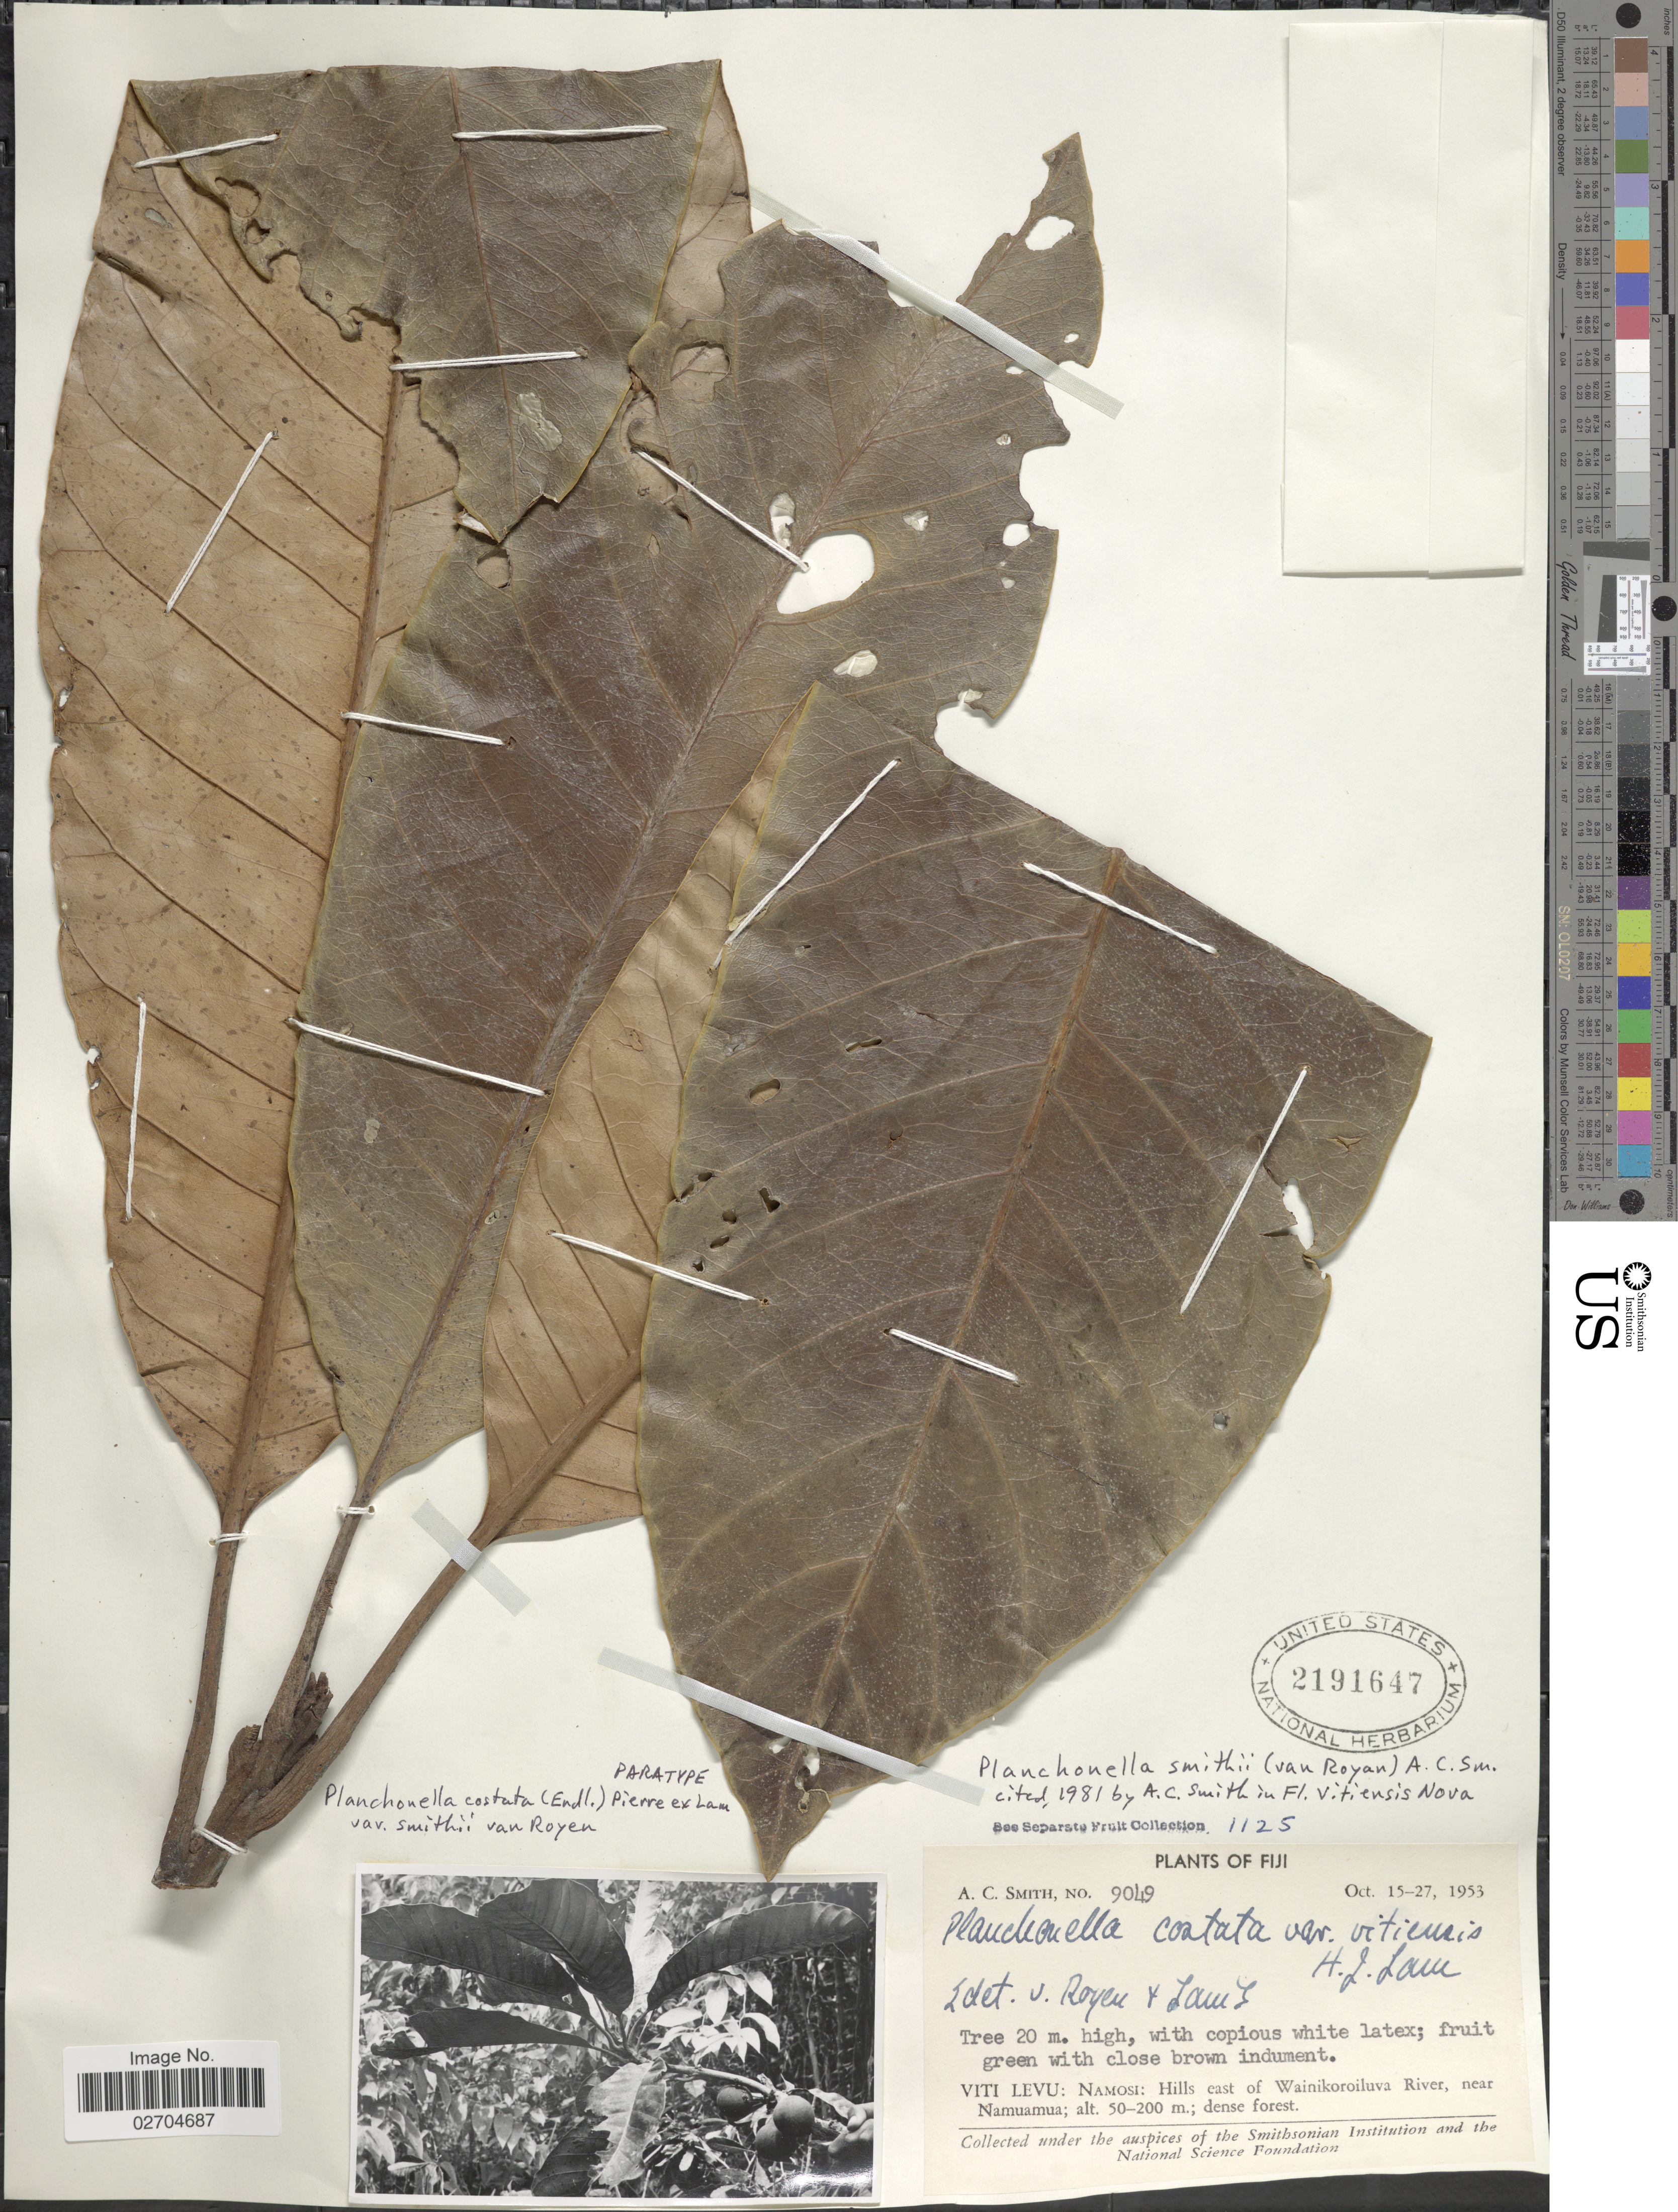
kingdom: Plantae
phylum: Tracheophyta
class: Magnoliopsida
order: Ericales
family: Sapotaceae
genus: Planchonella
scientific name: Planchonella smithii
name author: (P. Royen) A.C. Sm.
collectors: A. C. Smith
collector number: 9049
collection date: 1953-10-15/1953-10-27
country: Fiji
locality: Viti Levu: Namosi: Hills east of Wainikoroiluva River, near Namuamua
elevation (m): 50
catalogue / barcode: US 2191647